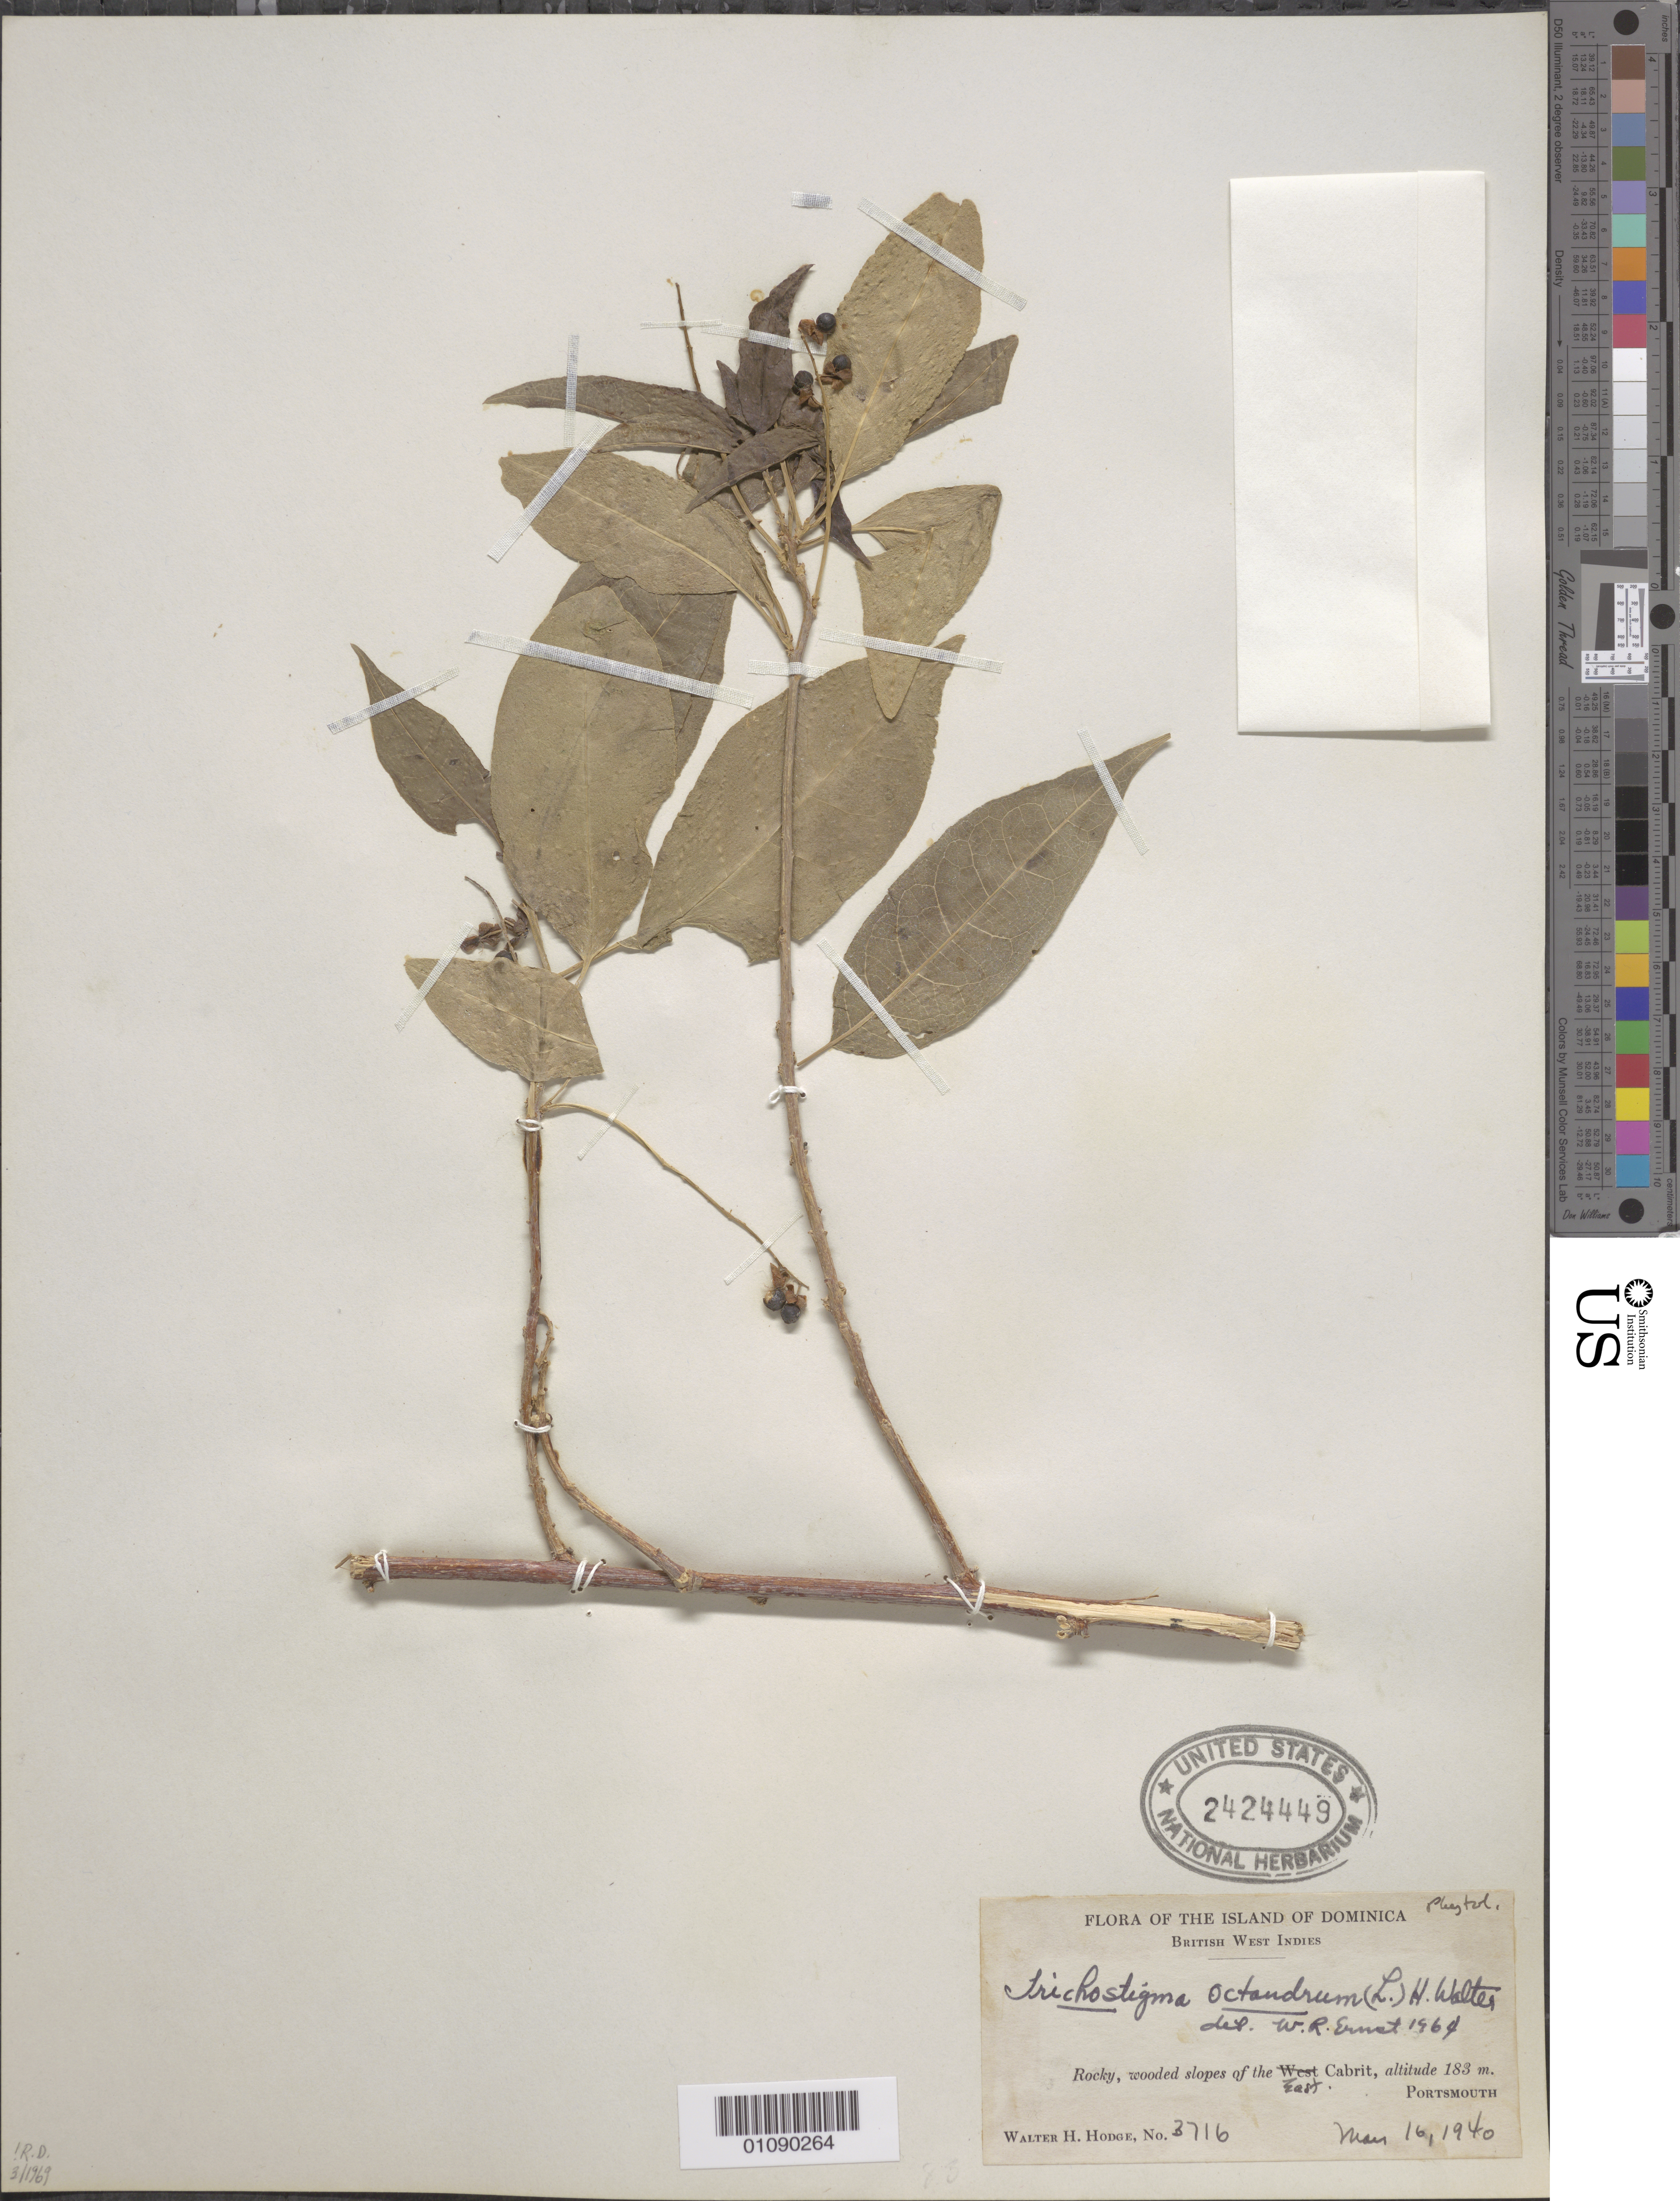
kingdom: Plantae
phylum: Tracheophyta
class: Magnoliopsida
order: Caryophyllales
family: Phytolaccaceae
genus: Trichostigma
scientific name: Trichostigma octandrum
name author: (L.) H. Walter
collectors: W. Hodge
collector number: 3716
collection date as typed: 16 May 1940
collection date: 1940-05-16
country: Dominica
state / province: St. John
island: Dominica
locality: East Cabrit, Portsmouth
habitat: Rocky, wooded slopes.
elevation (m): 183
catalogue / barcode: US 2424449